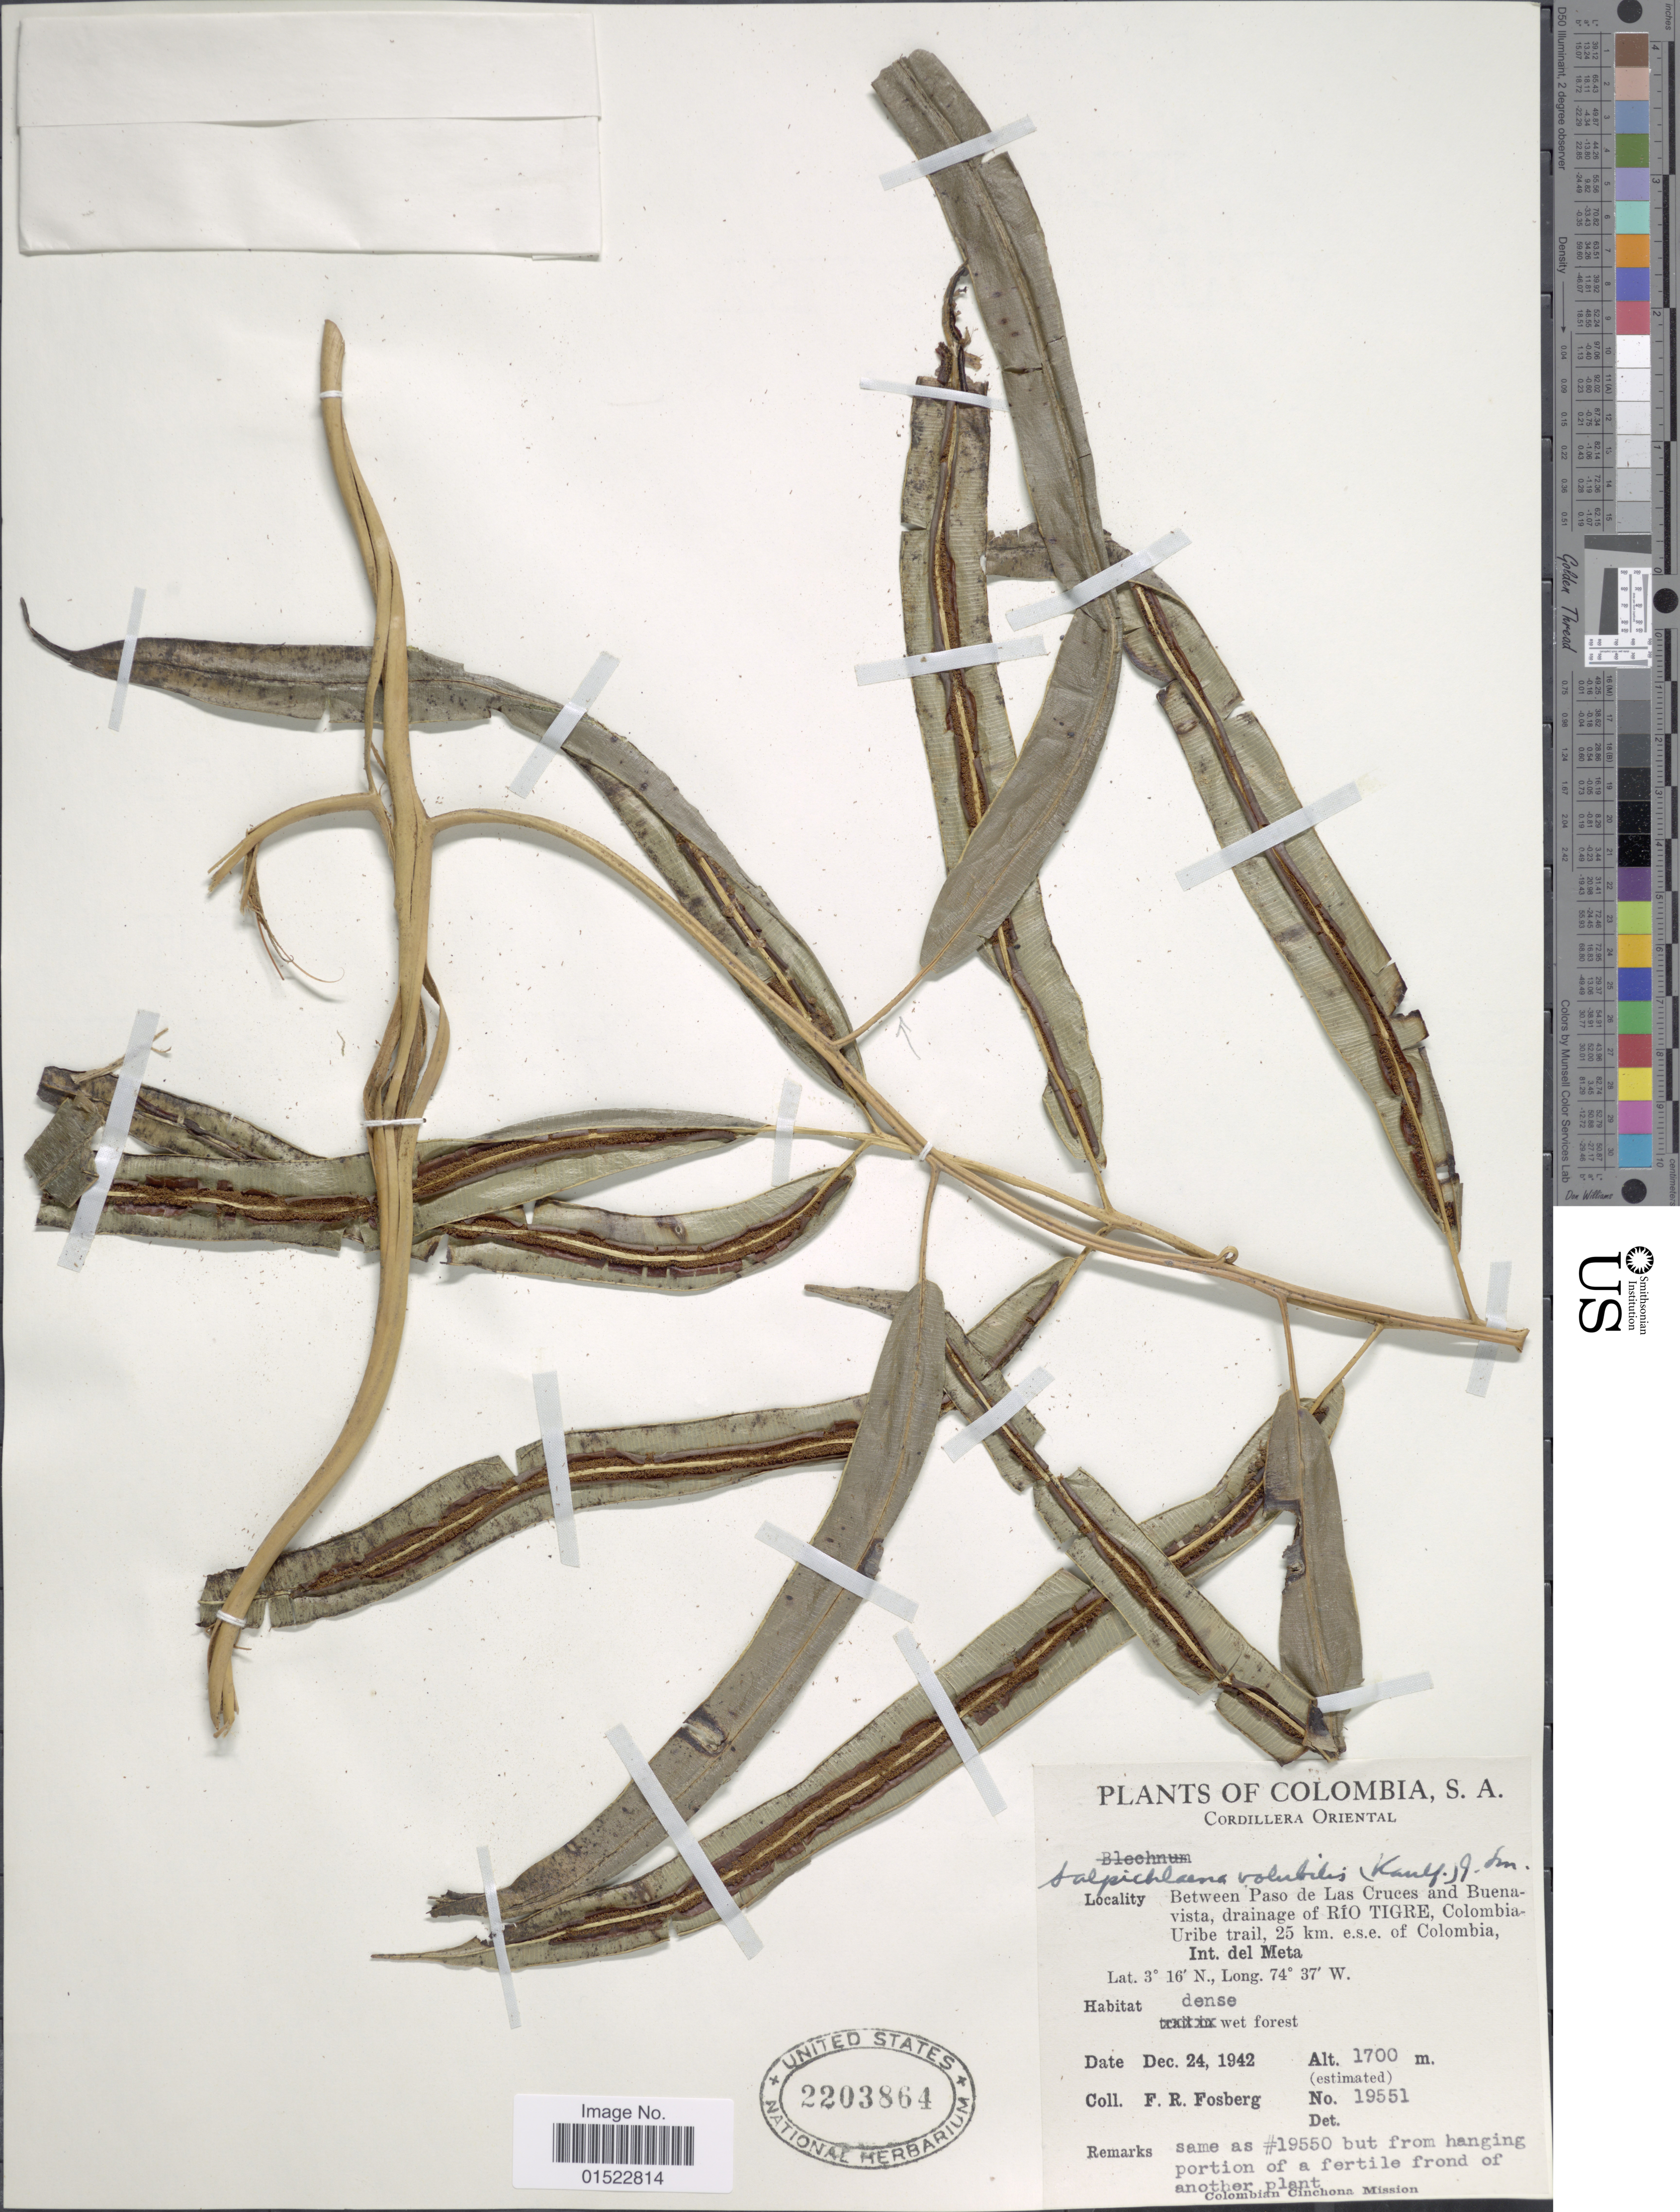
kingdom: Plantae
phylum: Tracheophyta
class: Polypodiopsida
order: Polypodiales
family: Blechnaceae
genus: Salpichlaena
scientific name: Salpichlaena volubilis subsp. thalassica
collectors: F. R. Fosberg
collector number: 19551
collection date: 1942-12-24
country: Colombia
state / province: Meta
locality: Cordillera Oriental, Between Paso de Las Cruces and Buena vista, drainage of Rio Tigre, Uribe trail, 25 km. e.s.e.,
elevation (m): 1700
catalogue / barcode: US 2203864